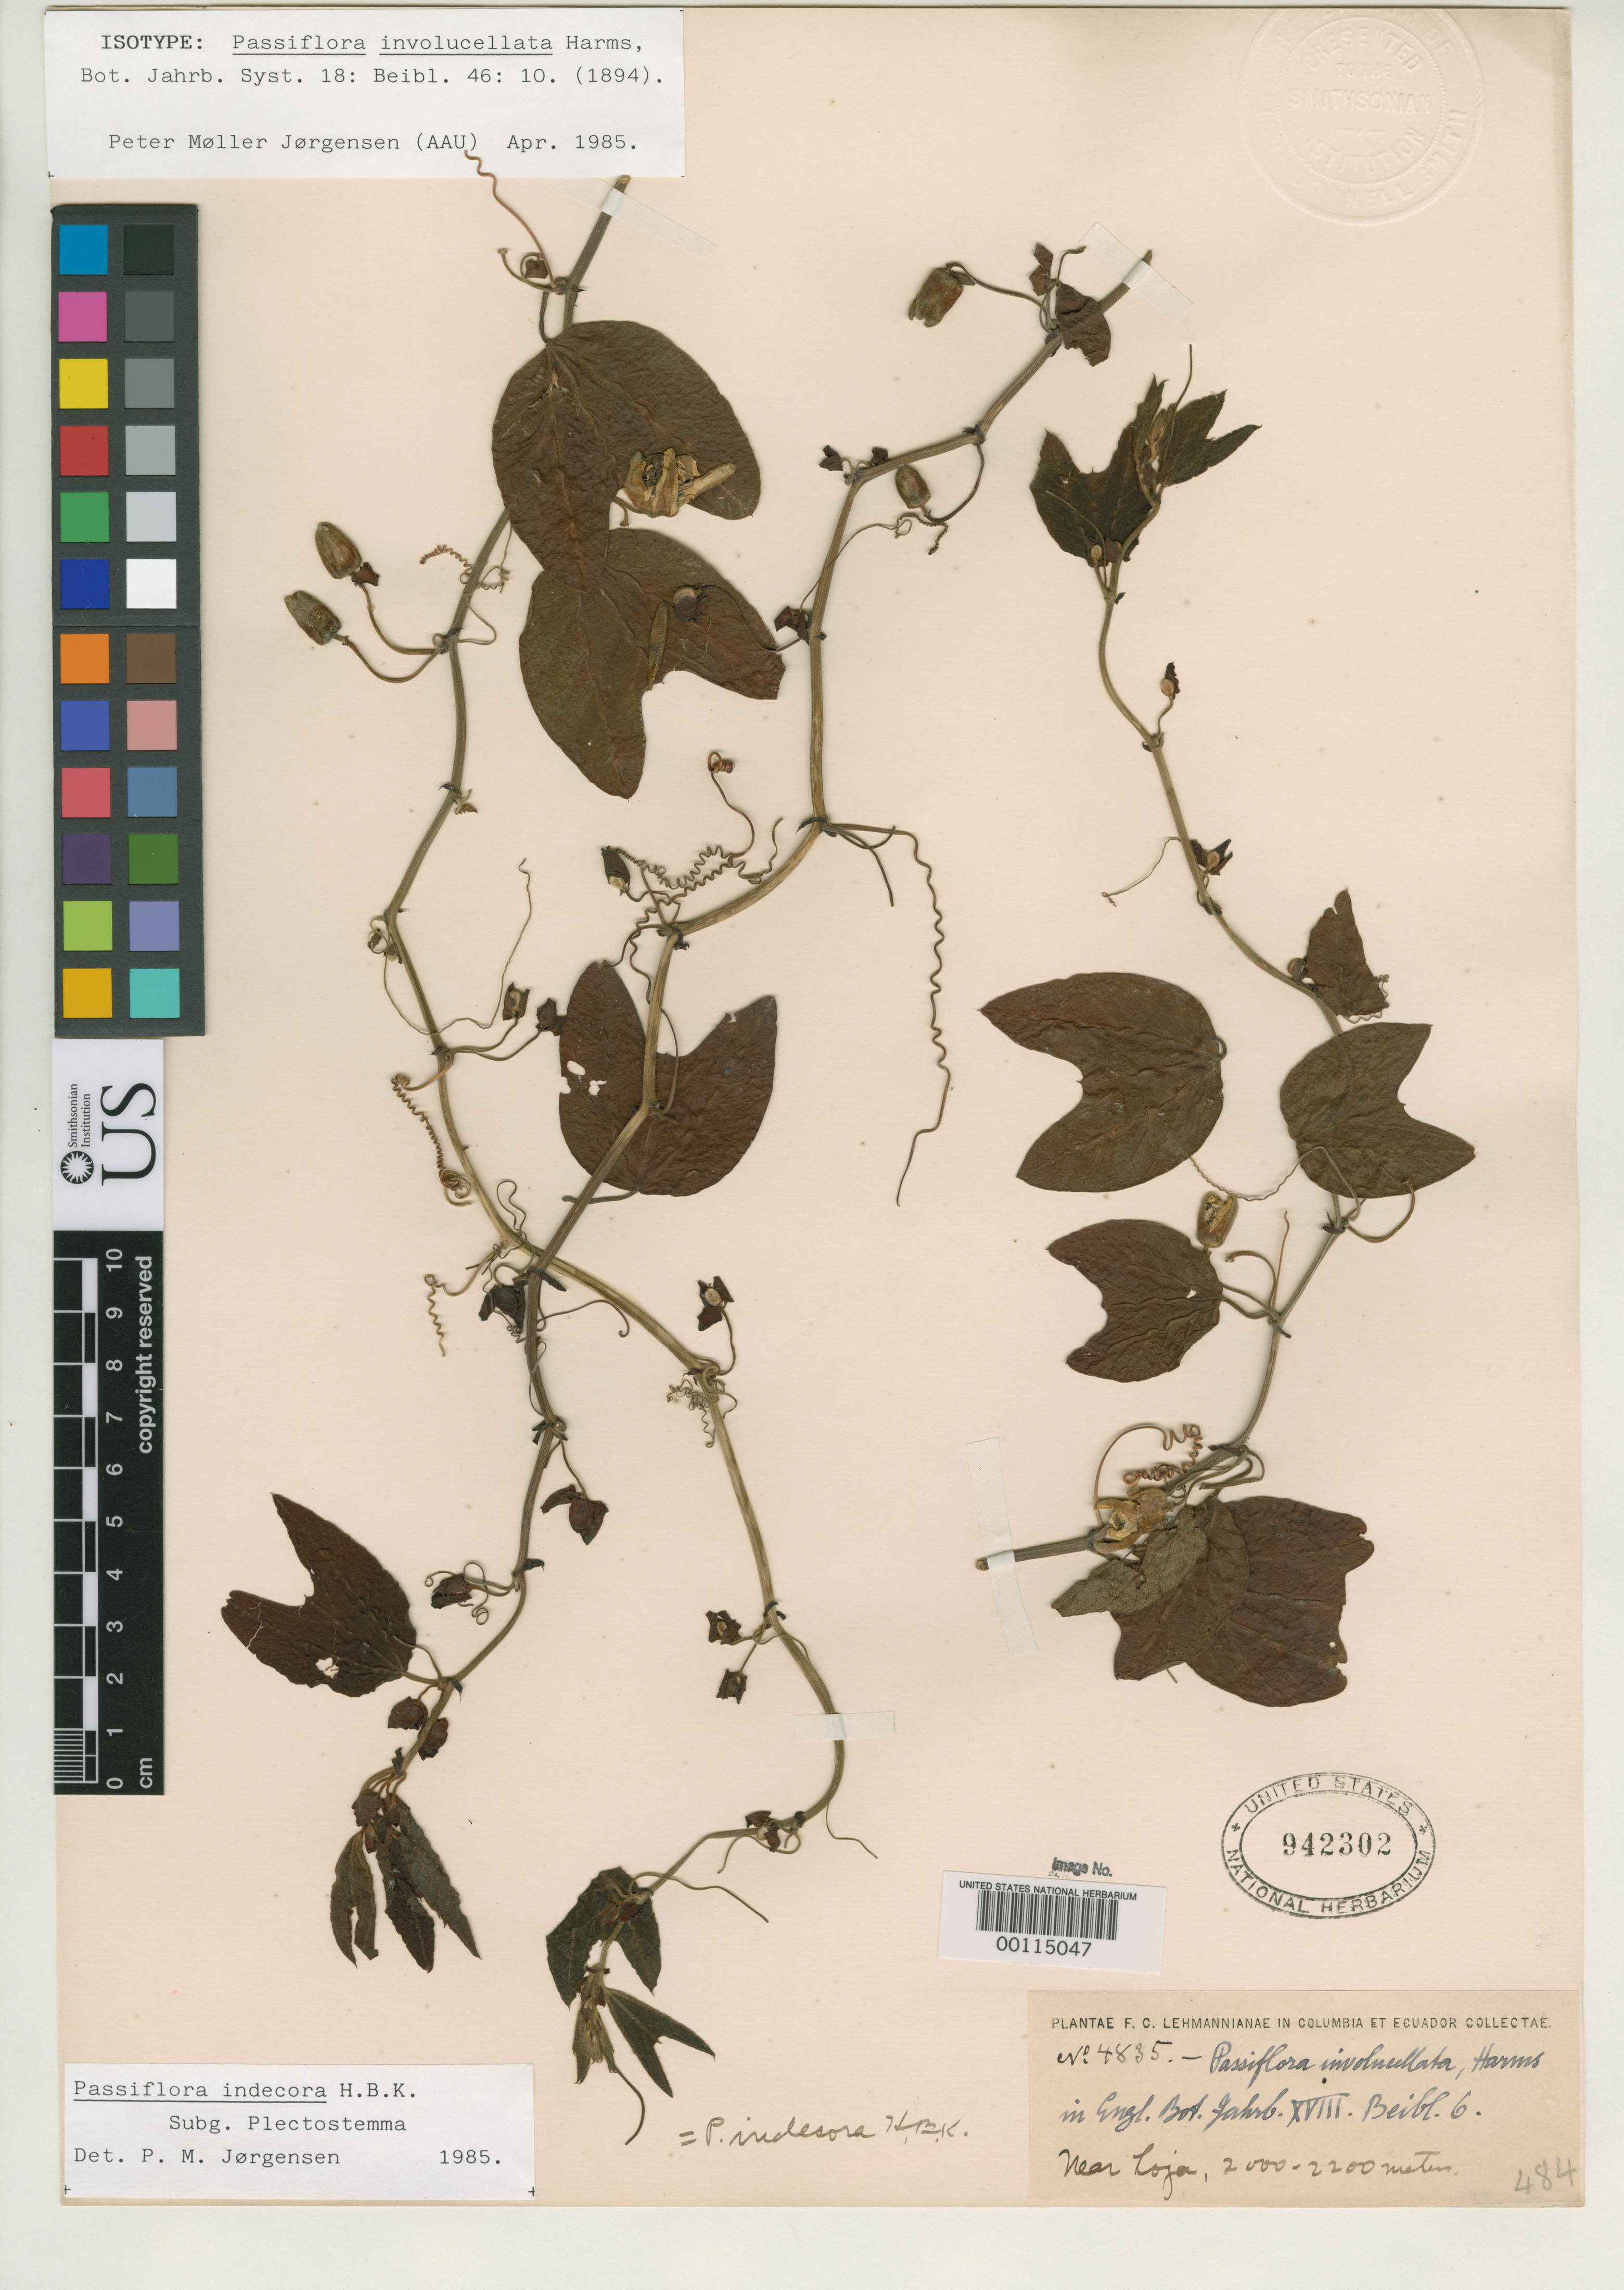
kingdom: Plantae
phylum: Tracheophyta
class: Magnoliopsida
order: Malpighiales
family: Passifloraceae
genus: Passiflora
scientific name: Passiflora involucellata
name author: Harms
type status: Isotype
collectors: F. C. Lehmann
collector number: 4835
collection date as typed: Oct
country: Ecuador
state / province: Loja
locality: Near Loja.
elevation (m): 2000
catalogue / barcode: US 942302